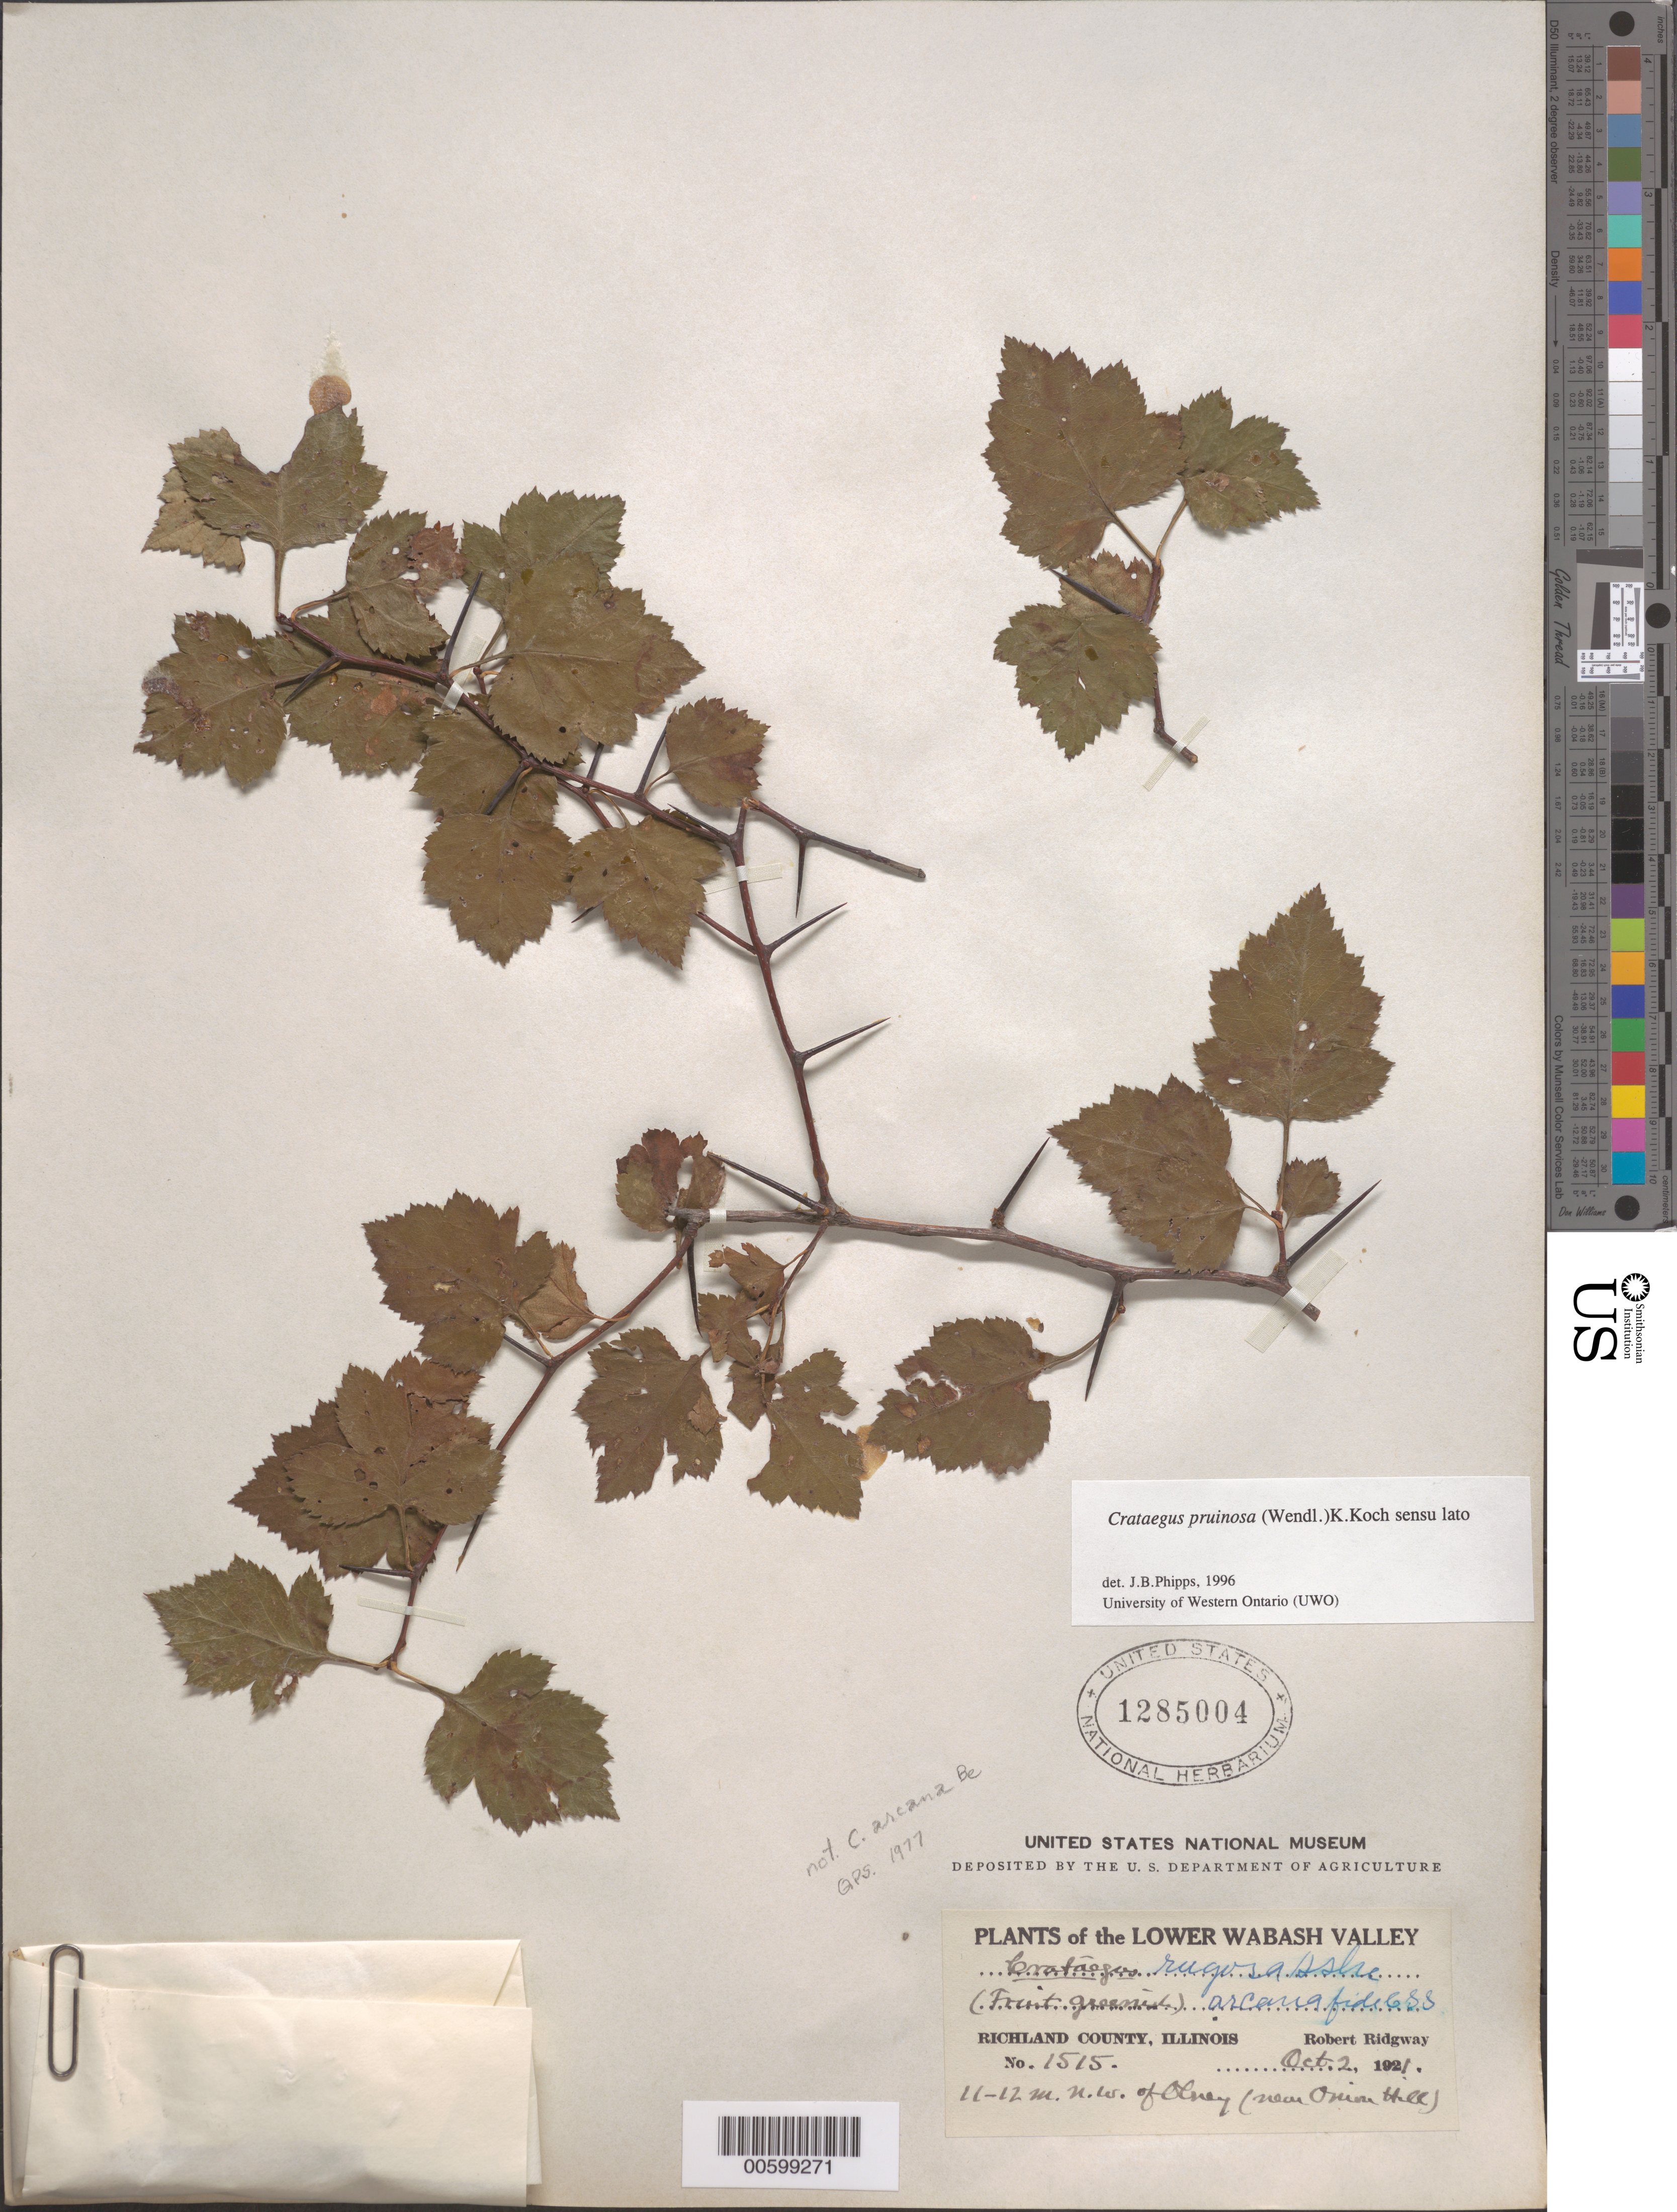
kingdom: Plantae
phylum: Tracheophyta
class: Magnoliopsida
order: Rosales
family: Rosaceae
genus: Crataegus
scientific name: Crataegus pruinosa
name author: (H.L. Wendl.) K. Koch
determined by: Phipps, James B., (UWO), University of Western Ontario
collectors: R. Ridgway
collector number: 1515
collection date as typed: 02 Oct 1921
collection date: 1921-10-02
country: United States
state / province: Illinois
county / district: Richland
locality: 11-12 m. NW of Olney (near Onion Hill). Lower Wabash Valley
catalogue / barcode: US 1285004